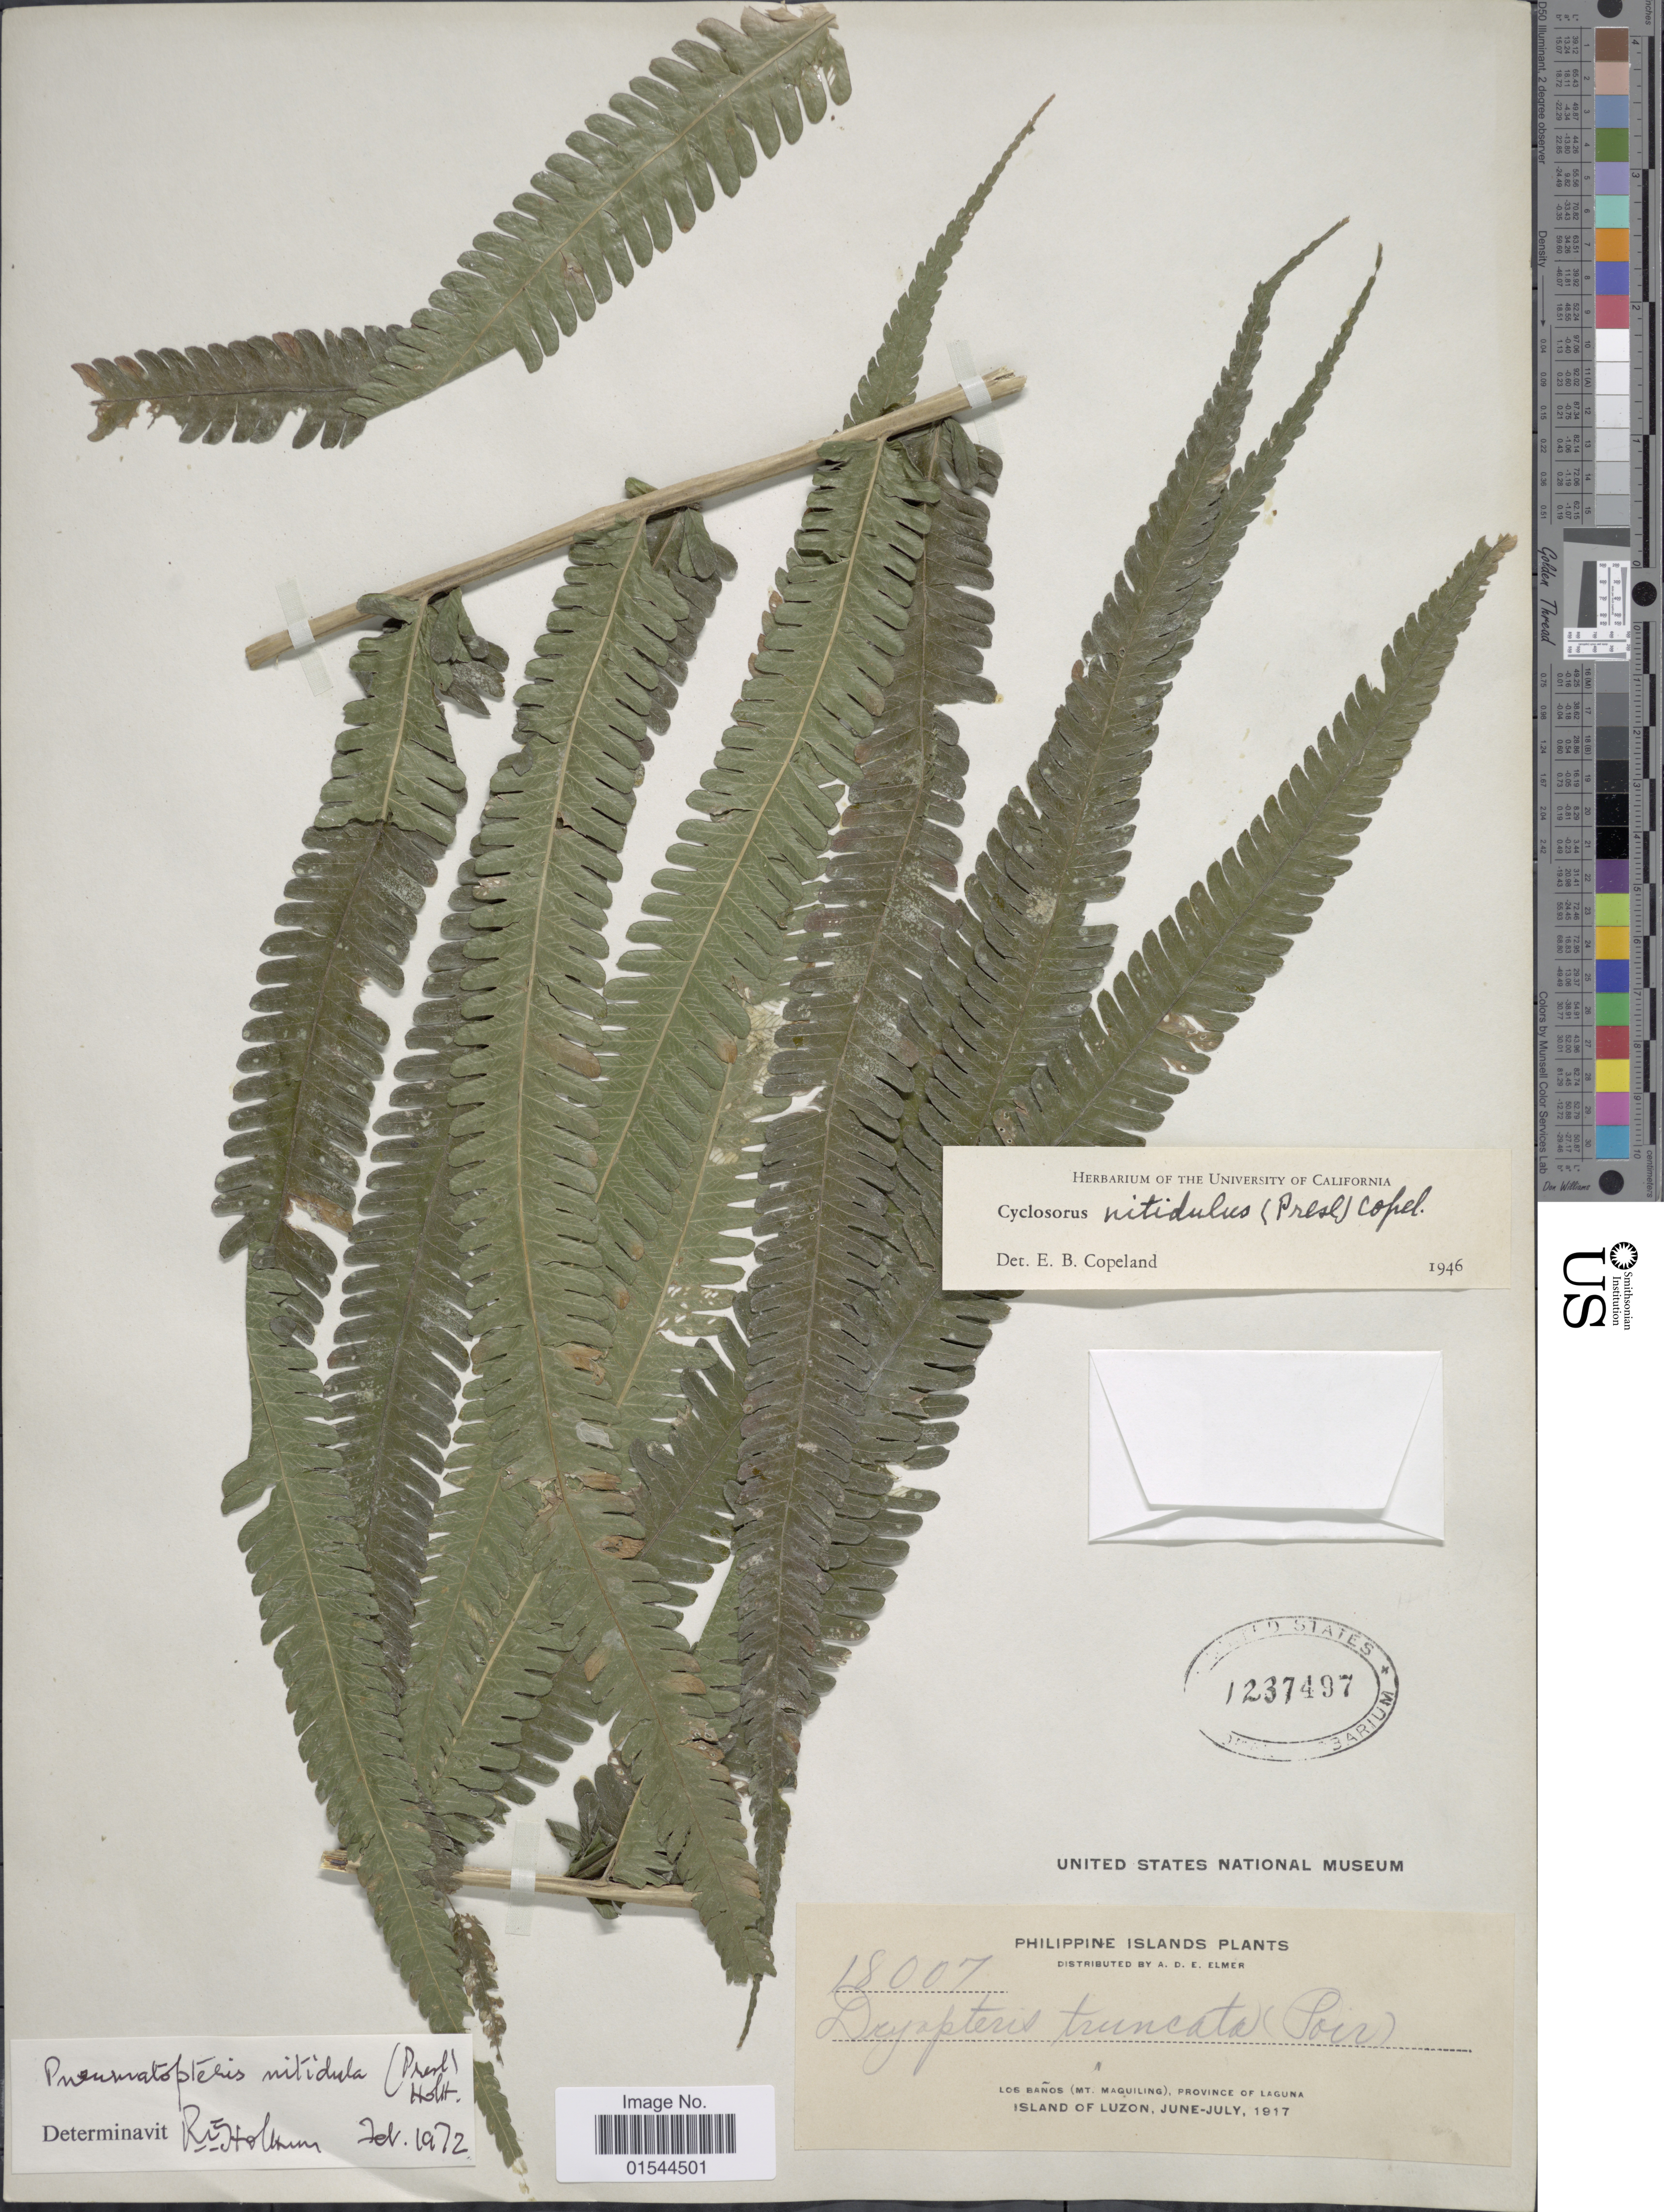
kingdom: Plantae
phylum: Tracheophyta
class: Polypodiopsida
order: Polypodiales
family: Thelypteridaceae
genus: Pneumatopteris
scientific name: Pneumatopteris nitidula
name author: (C. Presl) Holttum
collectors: A. D. E. Elmer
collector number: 18007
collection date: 1917-06/1917-07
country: Philippines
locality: Philippine Islands, Los Banos (Mt. Maquiling), province of Laguna, Island of Luzon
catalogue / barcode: US 1237497